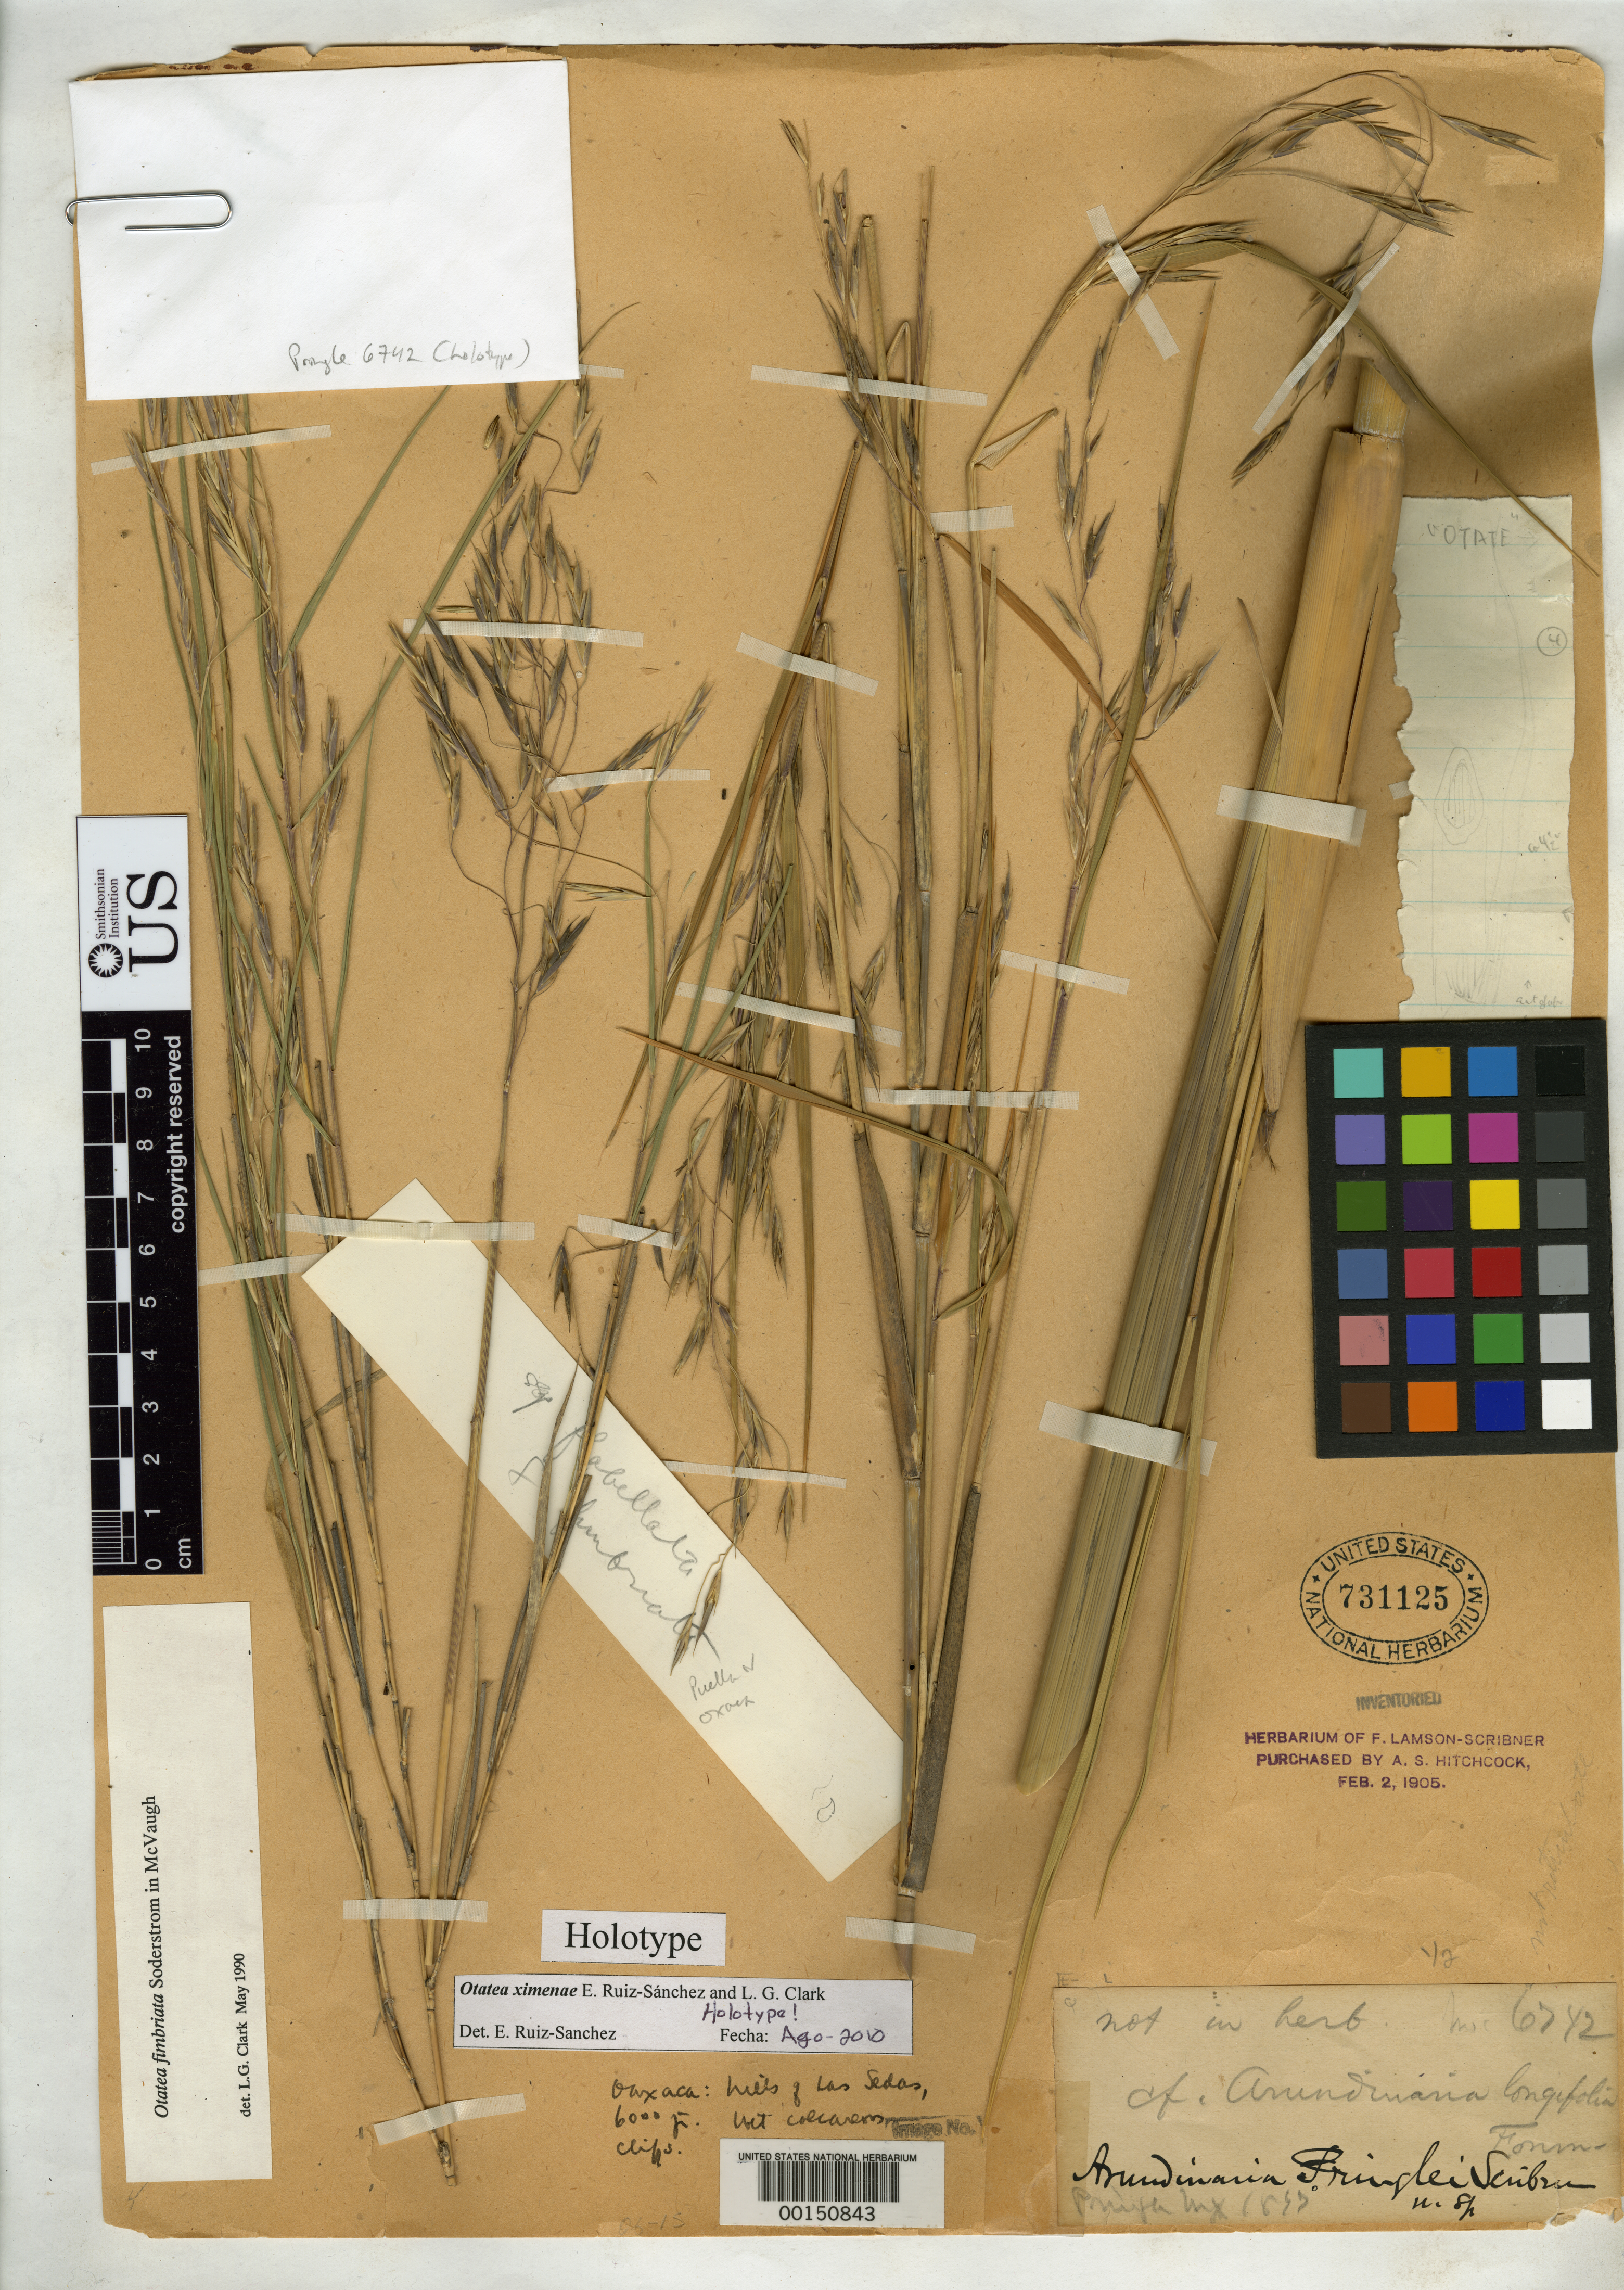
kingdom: Plantae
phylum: Tracheophyta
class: Liliopsida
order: Poales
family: Poaceae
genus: Otatea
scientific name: Otatea ximenae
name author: Ruíz-Sanchez & L.G. Clark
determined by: Ruíz-Sanchez, E.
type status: Holotype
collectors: C. G. Pringle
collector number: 6742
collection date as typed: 21 Jul 1897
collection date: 1897-07-21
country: Mexico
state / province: Oaxaca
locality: Hills of Las Sedas.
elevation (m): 1829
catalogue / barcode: US 731125